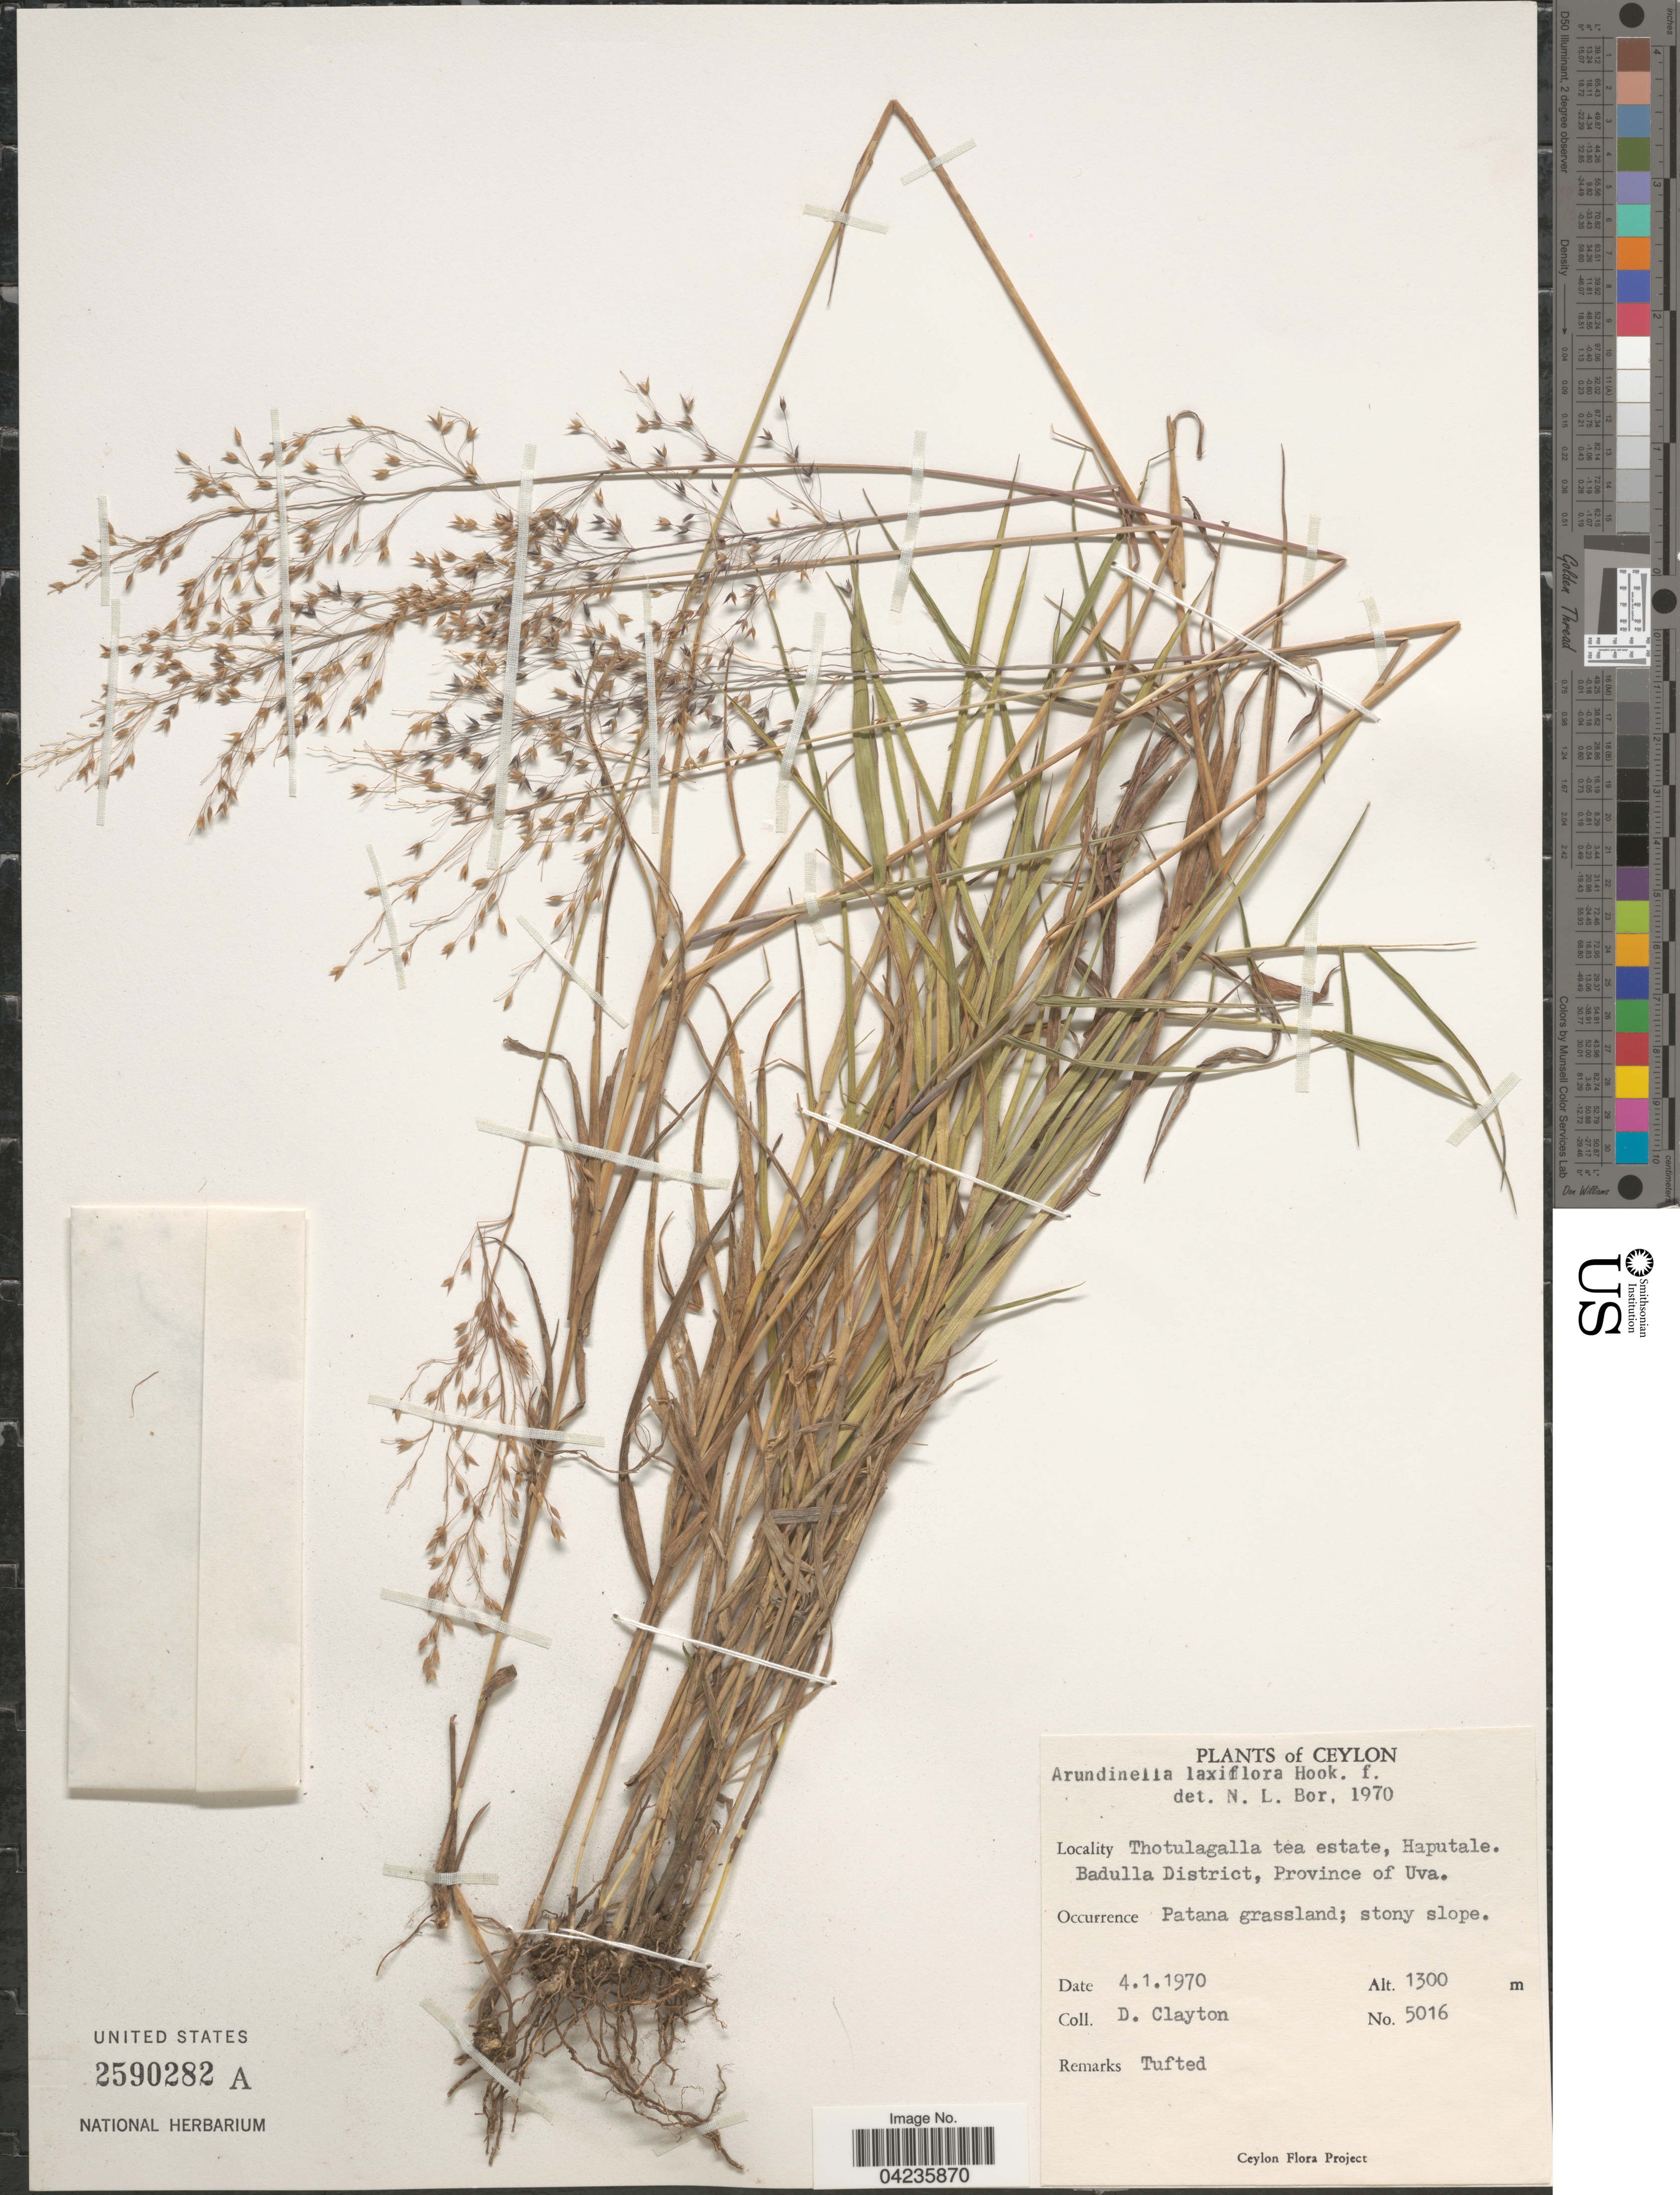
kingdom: Plantae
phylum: Tracheophyta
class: Liliopsida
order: Poales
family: Poaceae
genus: Arundinella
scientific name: Arundinella laxiflora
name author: Hook. f.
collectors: D. Clayton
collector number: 5016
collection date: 1970-01-04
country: Sri Lanka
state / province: Uva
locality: Ceylon. Thotulagalla tea estate, Haputale. Badulla District.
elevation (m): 1300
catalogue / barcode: US 2590282A